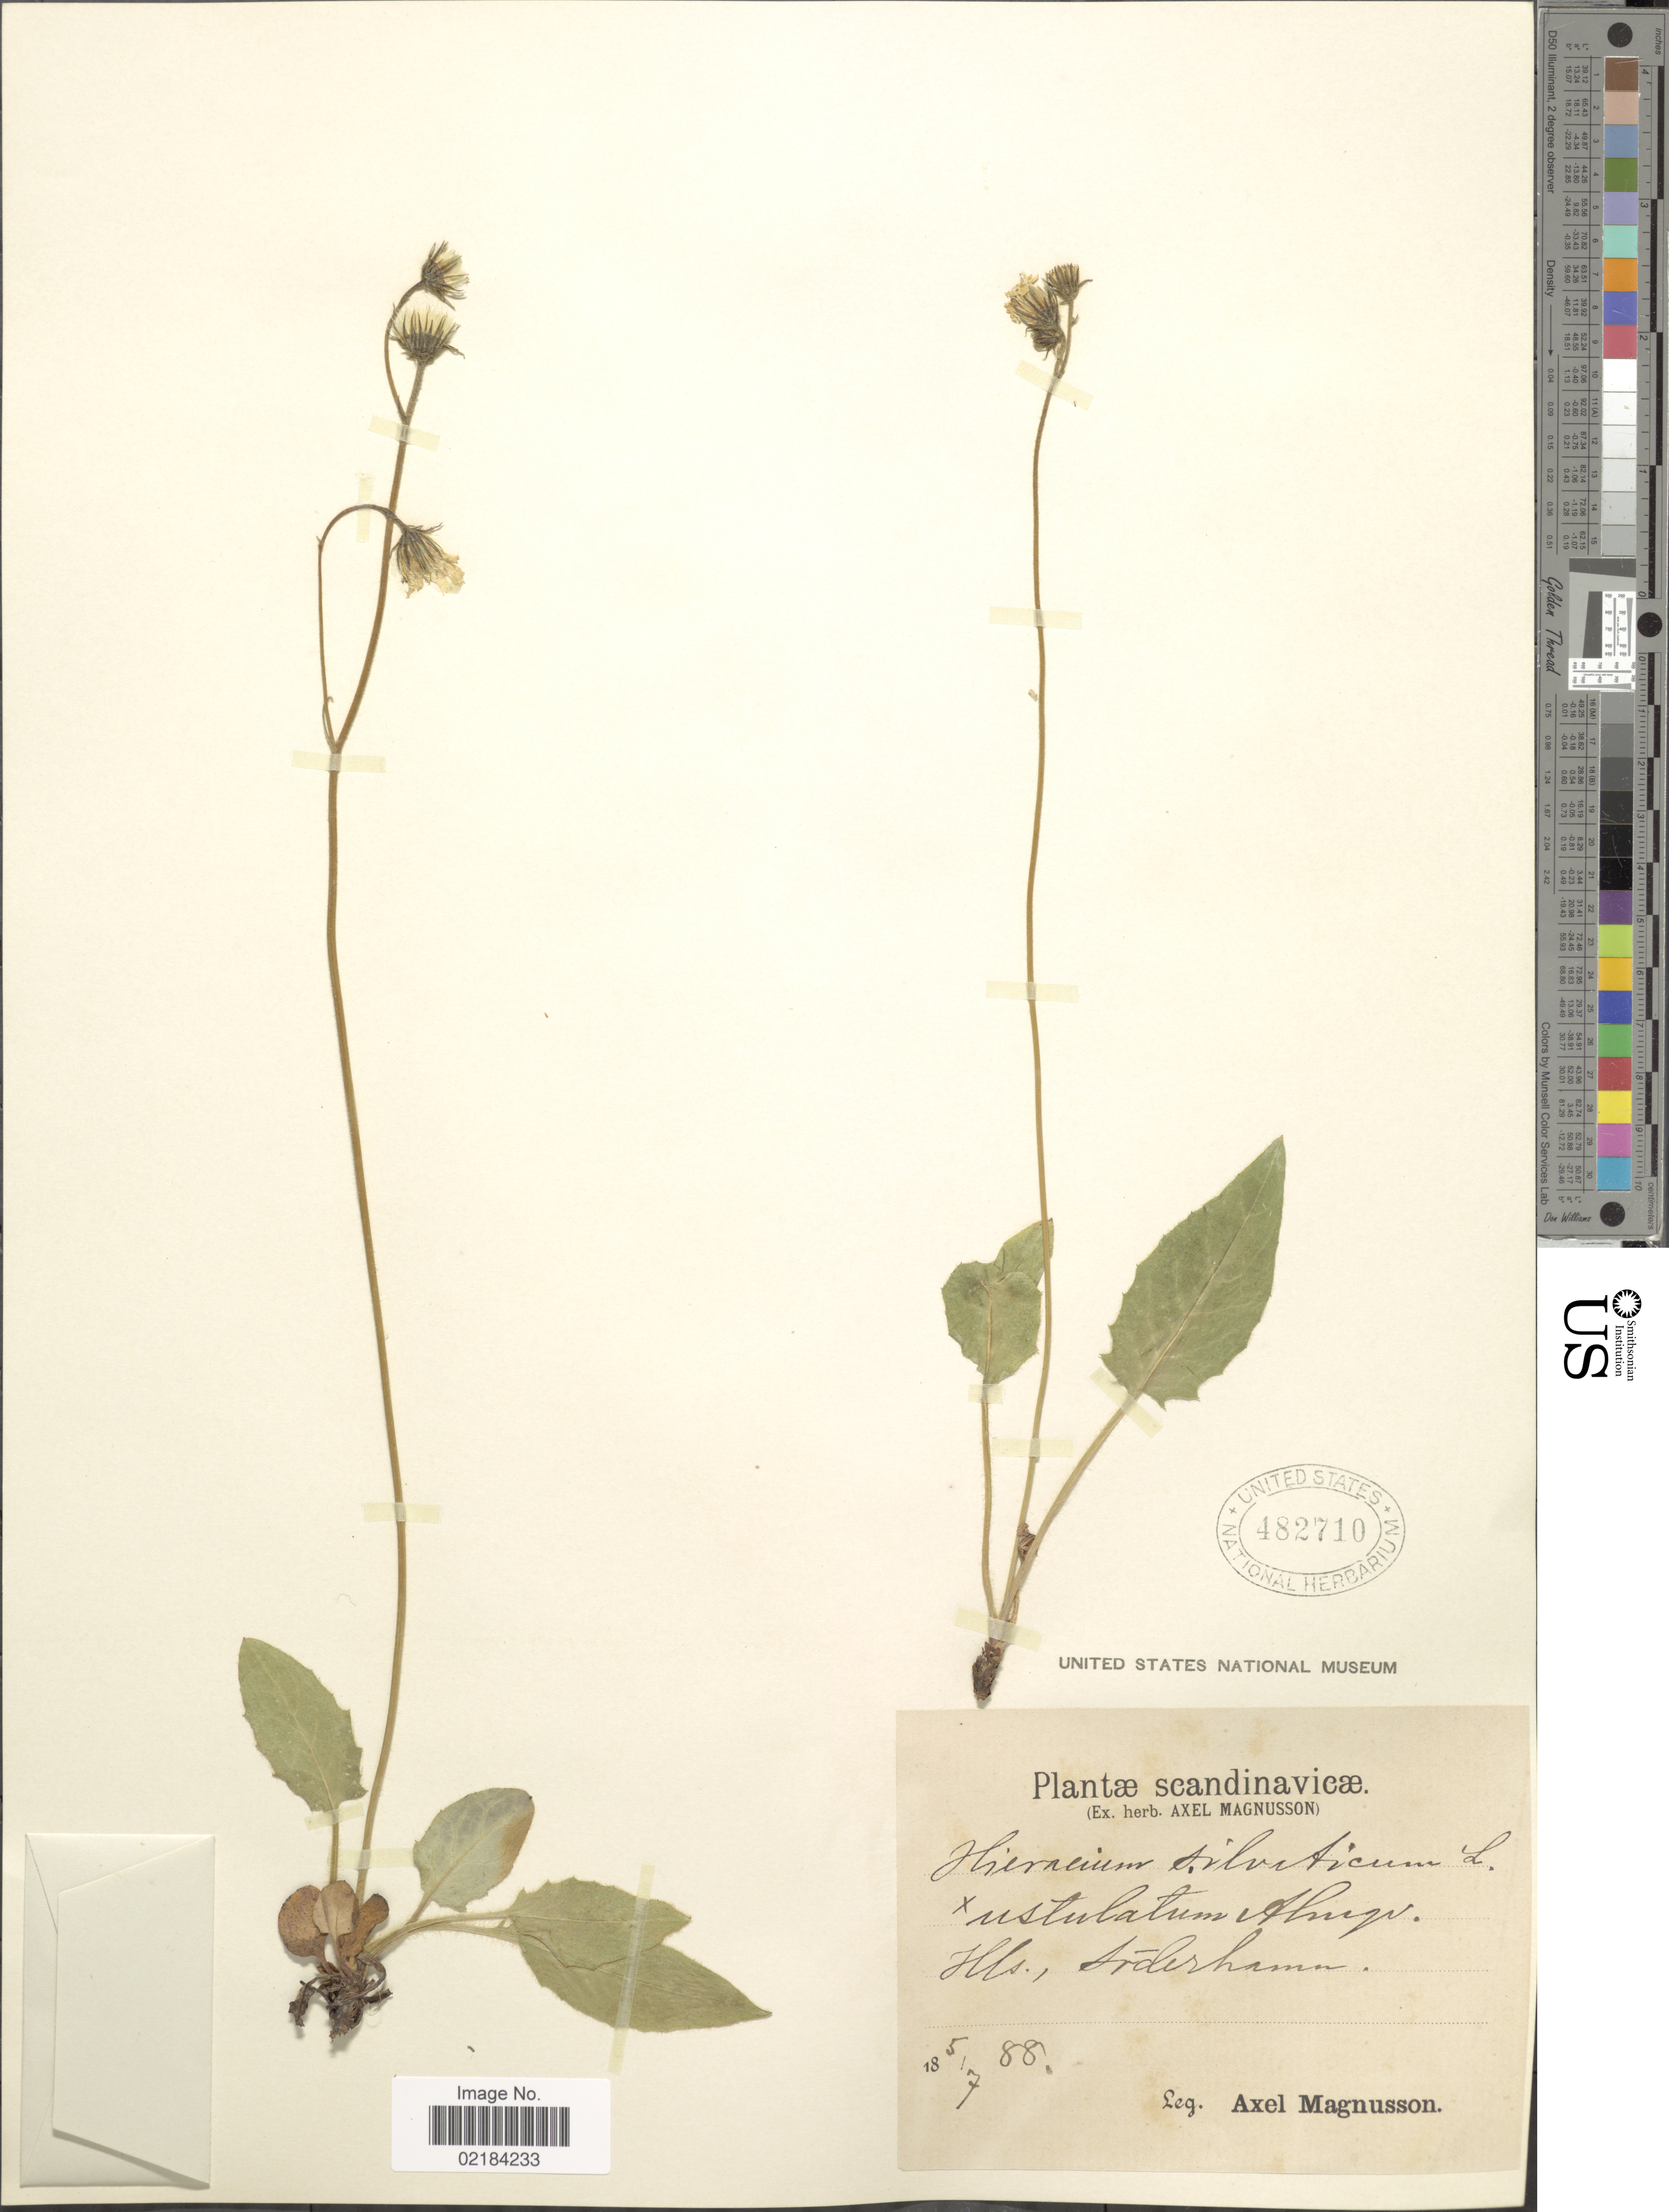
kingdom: Plantae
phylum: Tracheophyta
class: Magnoliopsida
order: Asterales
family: Asteraceae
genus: Hieracium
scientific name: Hieracium sylvaticum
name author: (L.) Gouan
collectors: A. Magnusson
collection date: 1888-07-05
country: Sweden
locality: Scandinavicae, Hls., Söderhamn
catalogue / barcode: US 482710